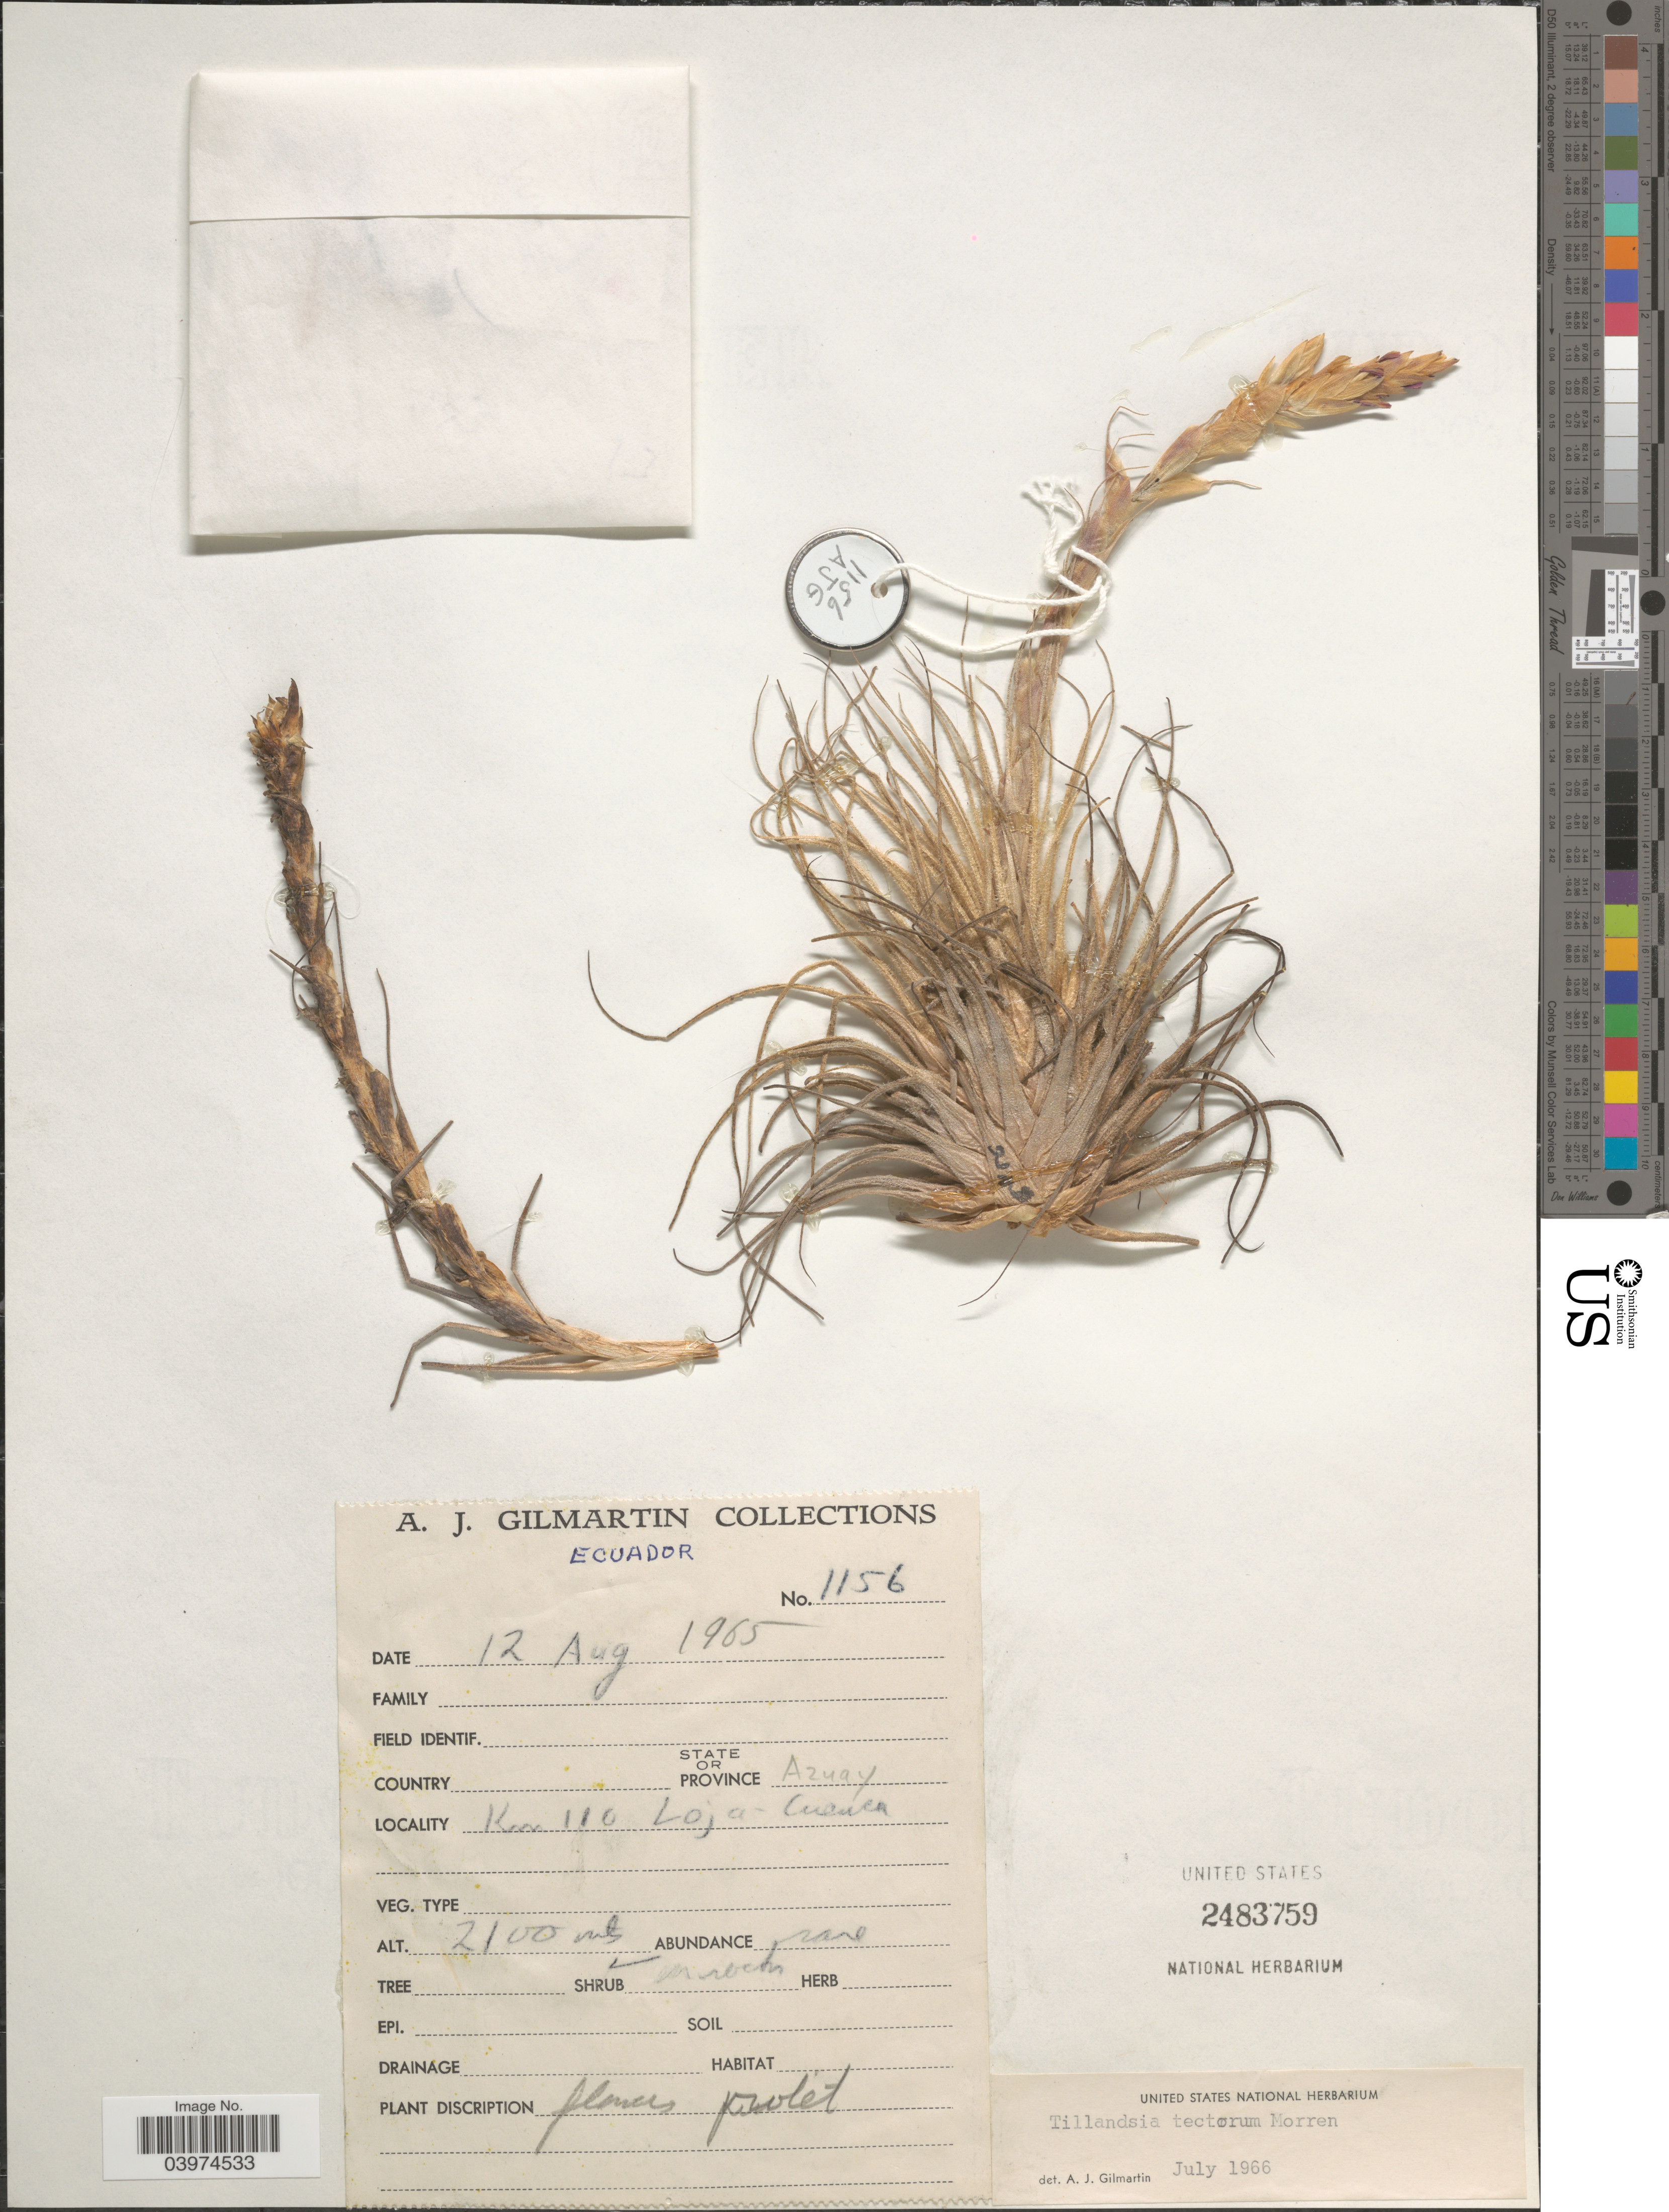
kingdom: Plantae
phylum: Tracheophyta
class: Liliopsida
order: Poales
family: Bromeliaceae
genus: Tillandsia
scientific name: Tillandsia tectorum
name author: É. Morren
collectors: A. J. Gilmartin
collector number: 1156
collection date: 1965-08-12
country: Ecuador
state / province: Azuay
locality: Km 110 Loja-Cuenca.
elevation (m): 2100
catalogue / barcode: US 2483759